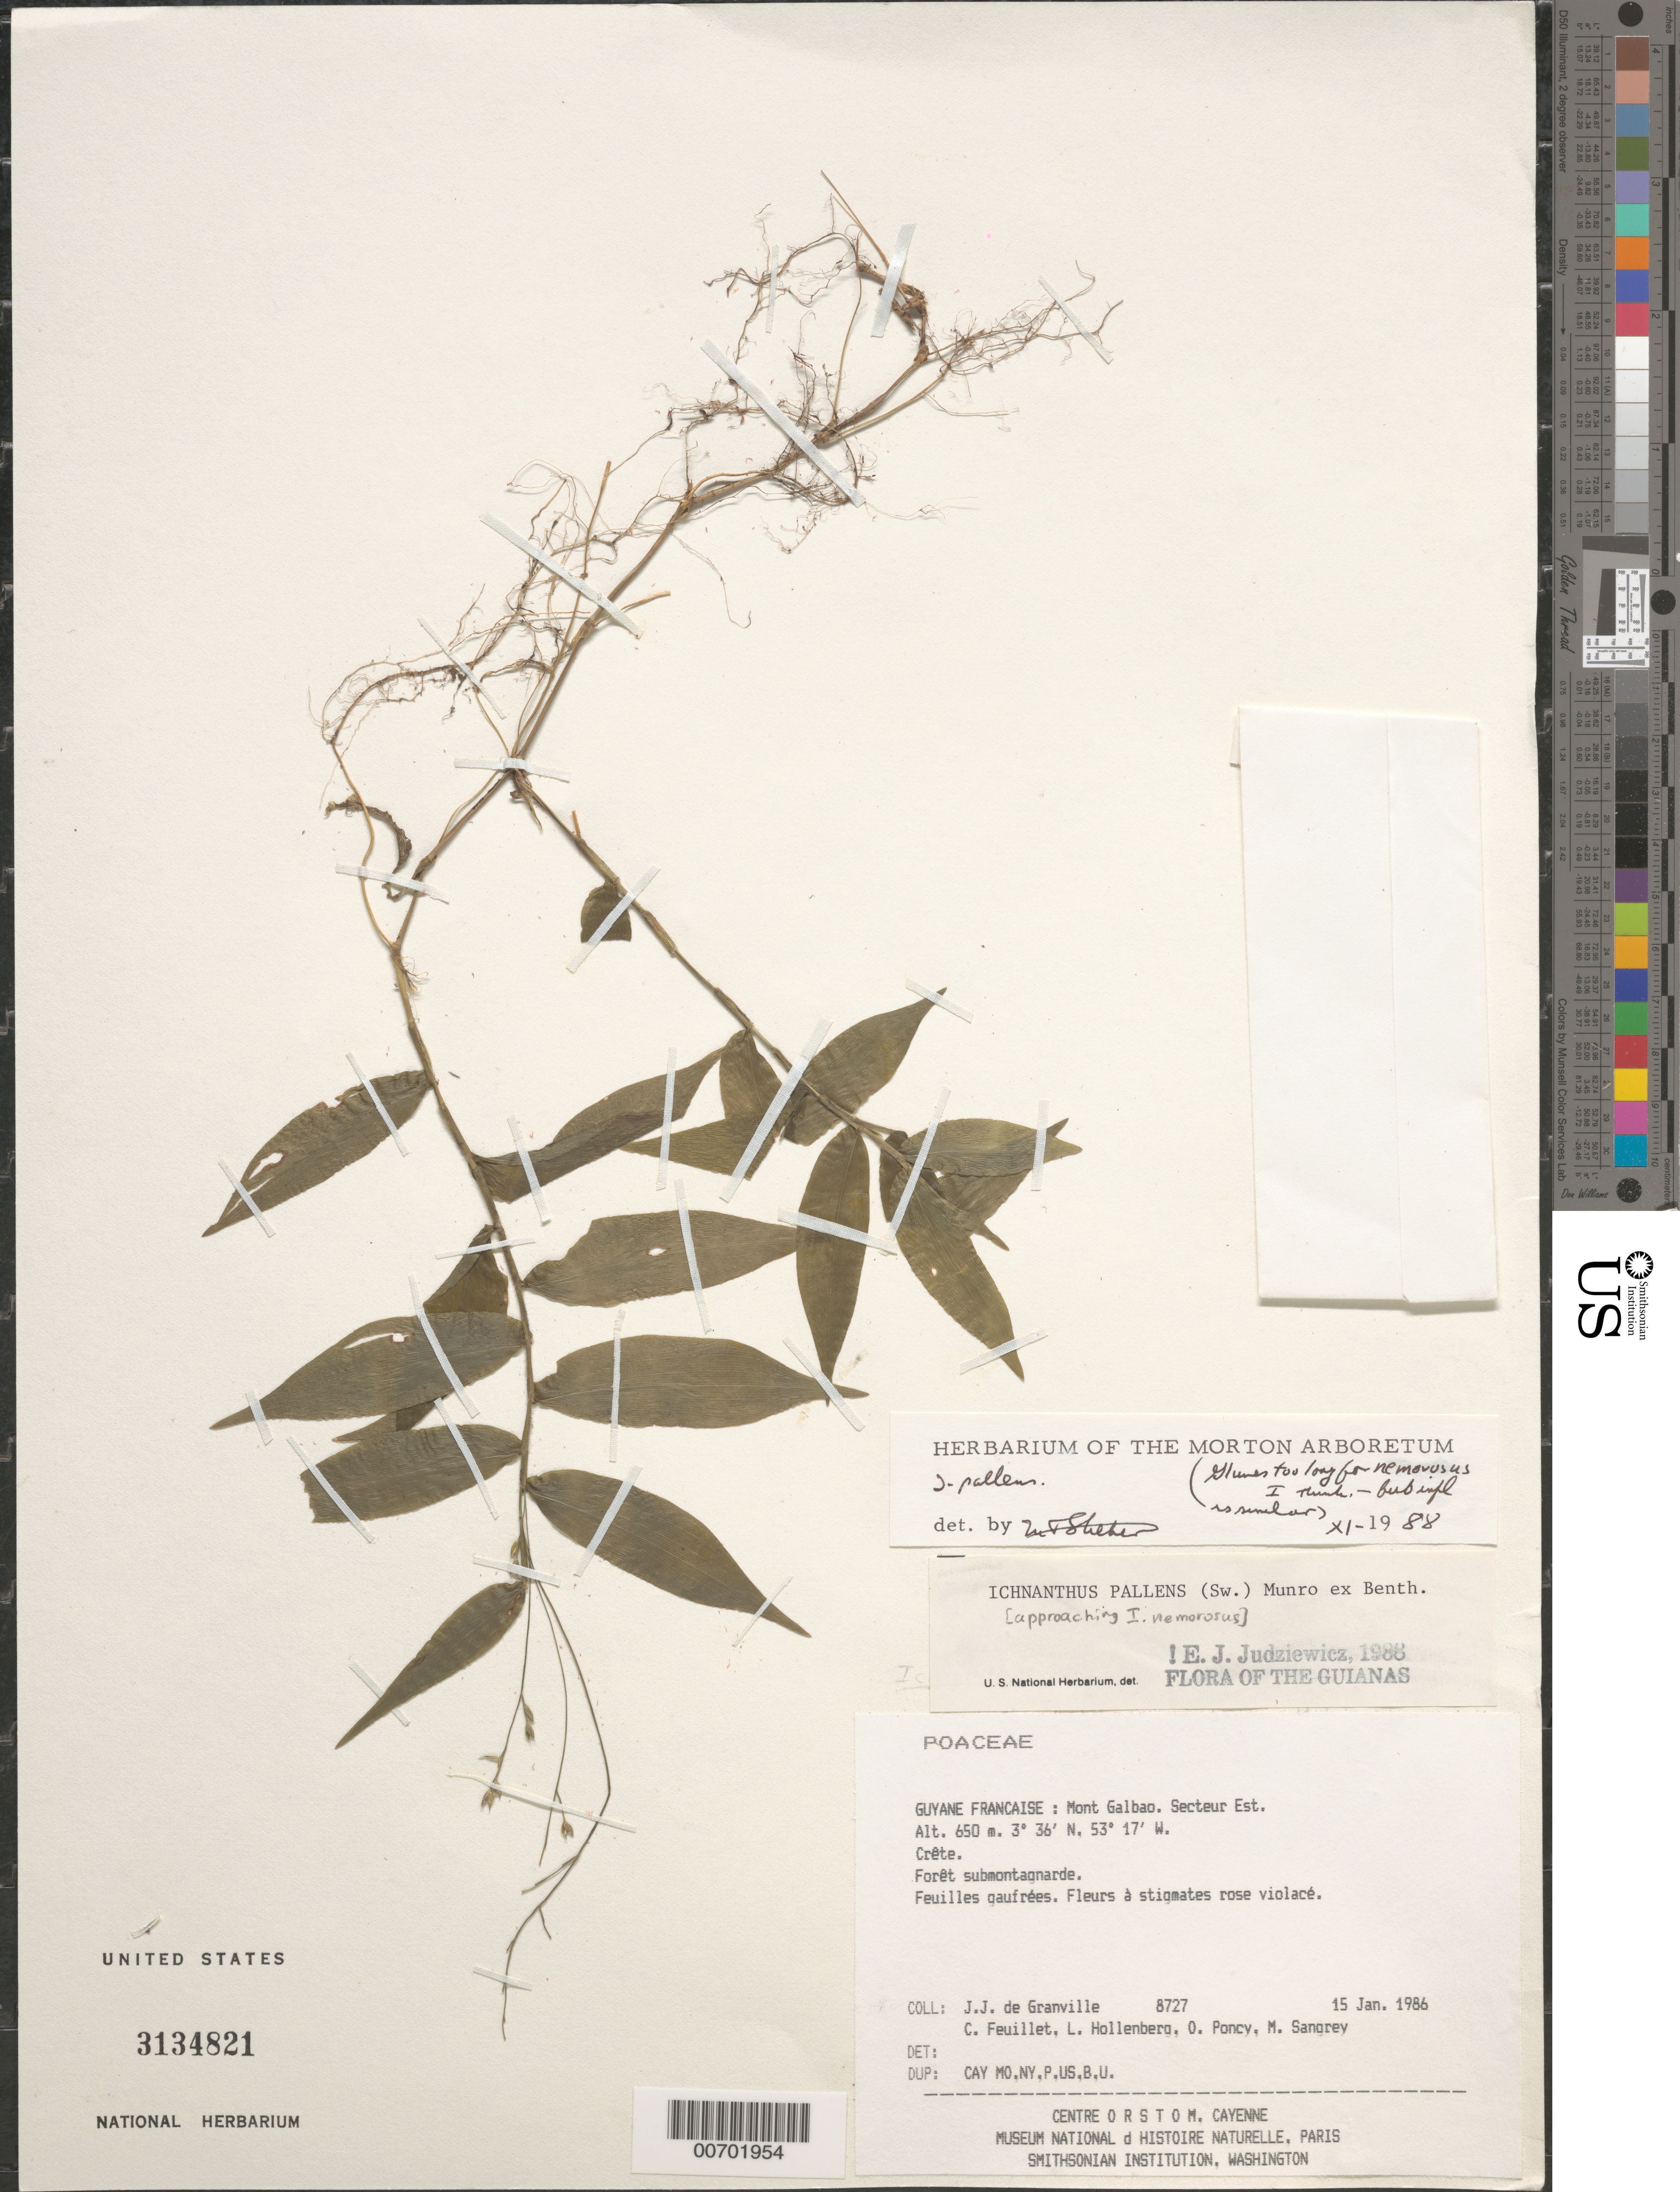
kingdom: Plantae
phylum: Tracheophyta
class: Liliopsida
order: Poales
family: Poaceae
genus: Ichnanthus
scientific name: Ichnanthus pallens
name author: (Sw.) Munro ex Benth.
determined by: Judziewicz, E. J.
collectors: J.-J. de Granville, C. Feuillet, L. Hollenberg, O. Poncy & M. S. Sangrey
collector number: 8727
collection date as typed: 15-Jan-86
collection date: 1986-01-15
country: French Guiana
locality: Mont Galbao. Secteur Est. Crête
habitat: Forêt submontagnarde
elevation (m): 650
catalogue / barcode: US 3134821